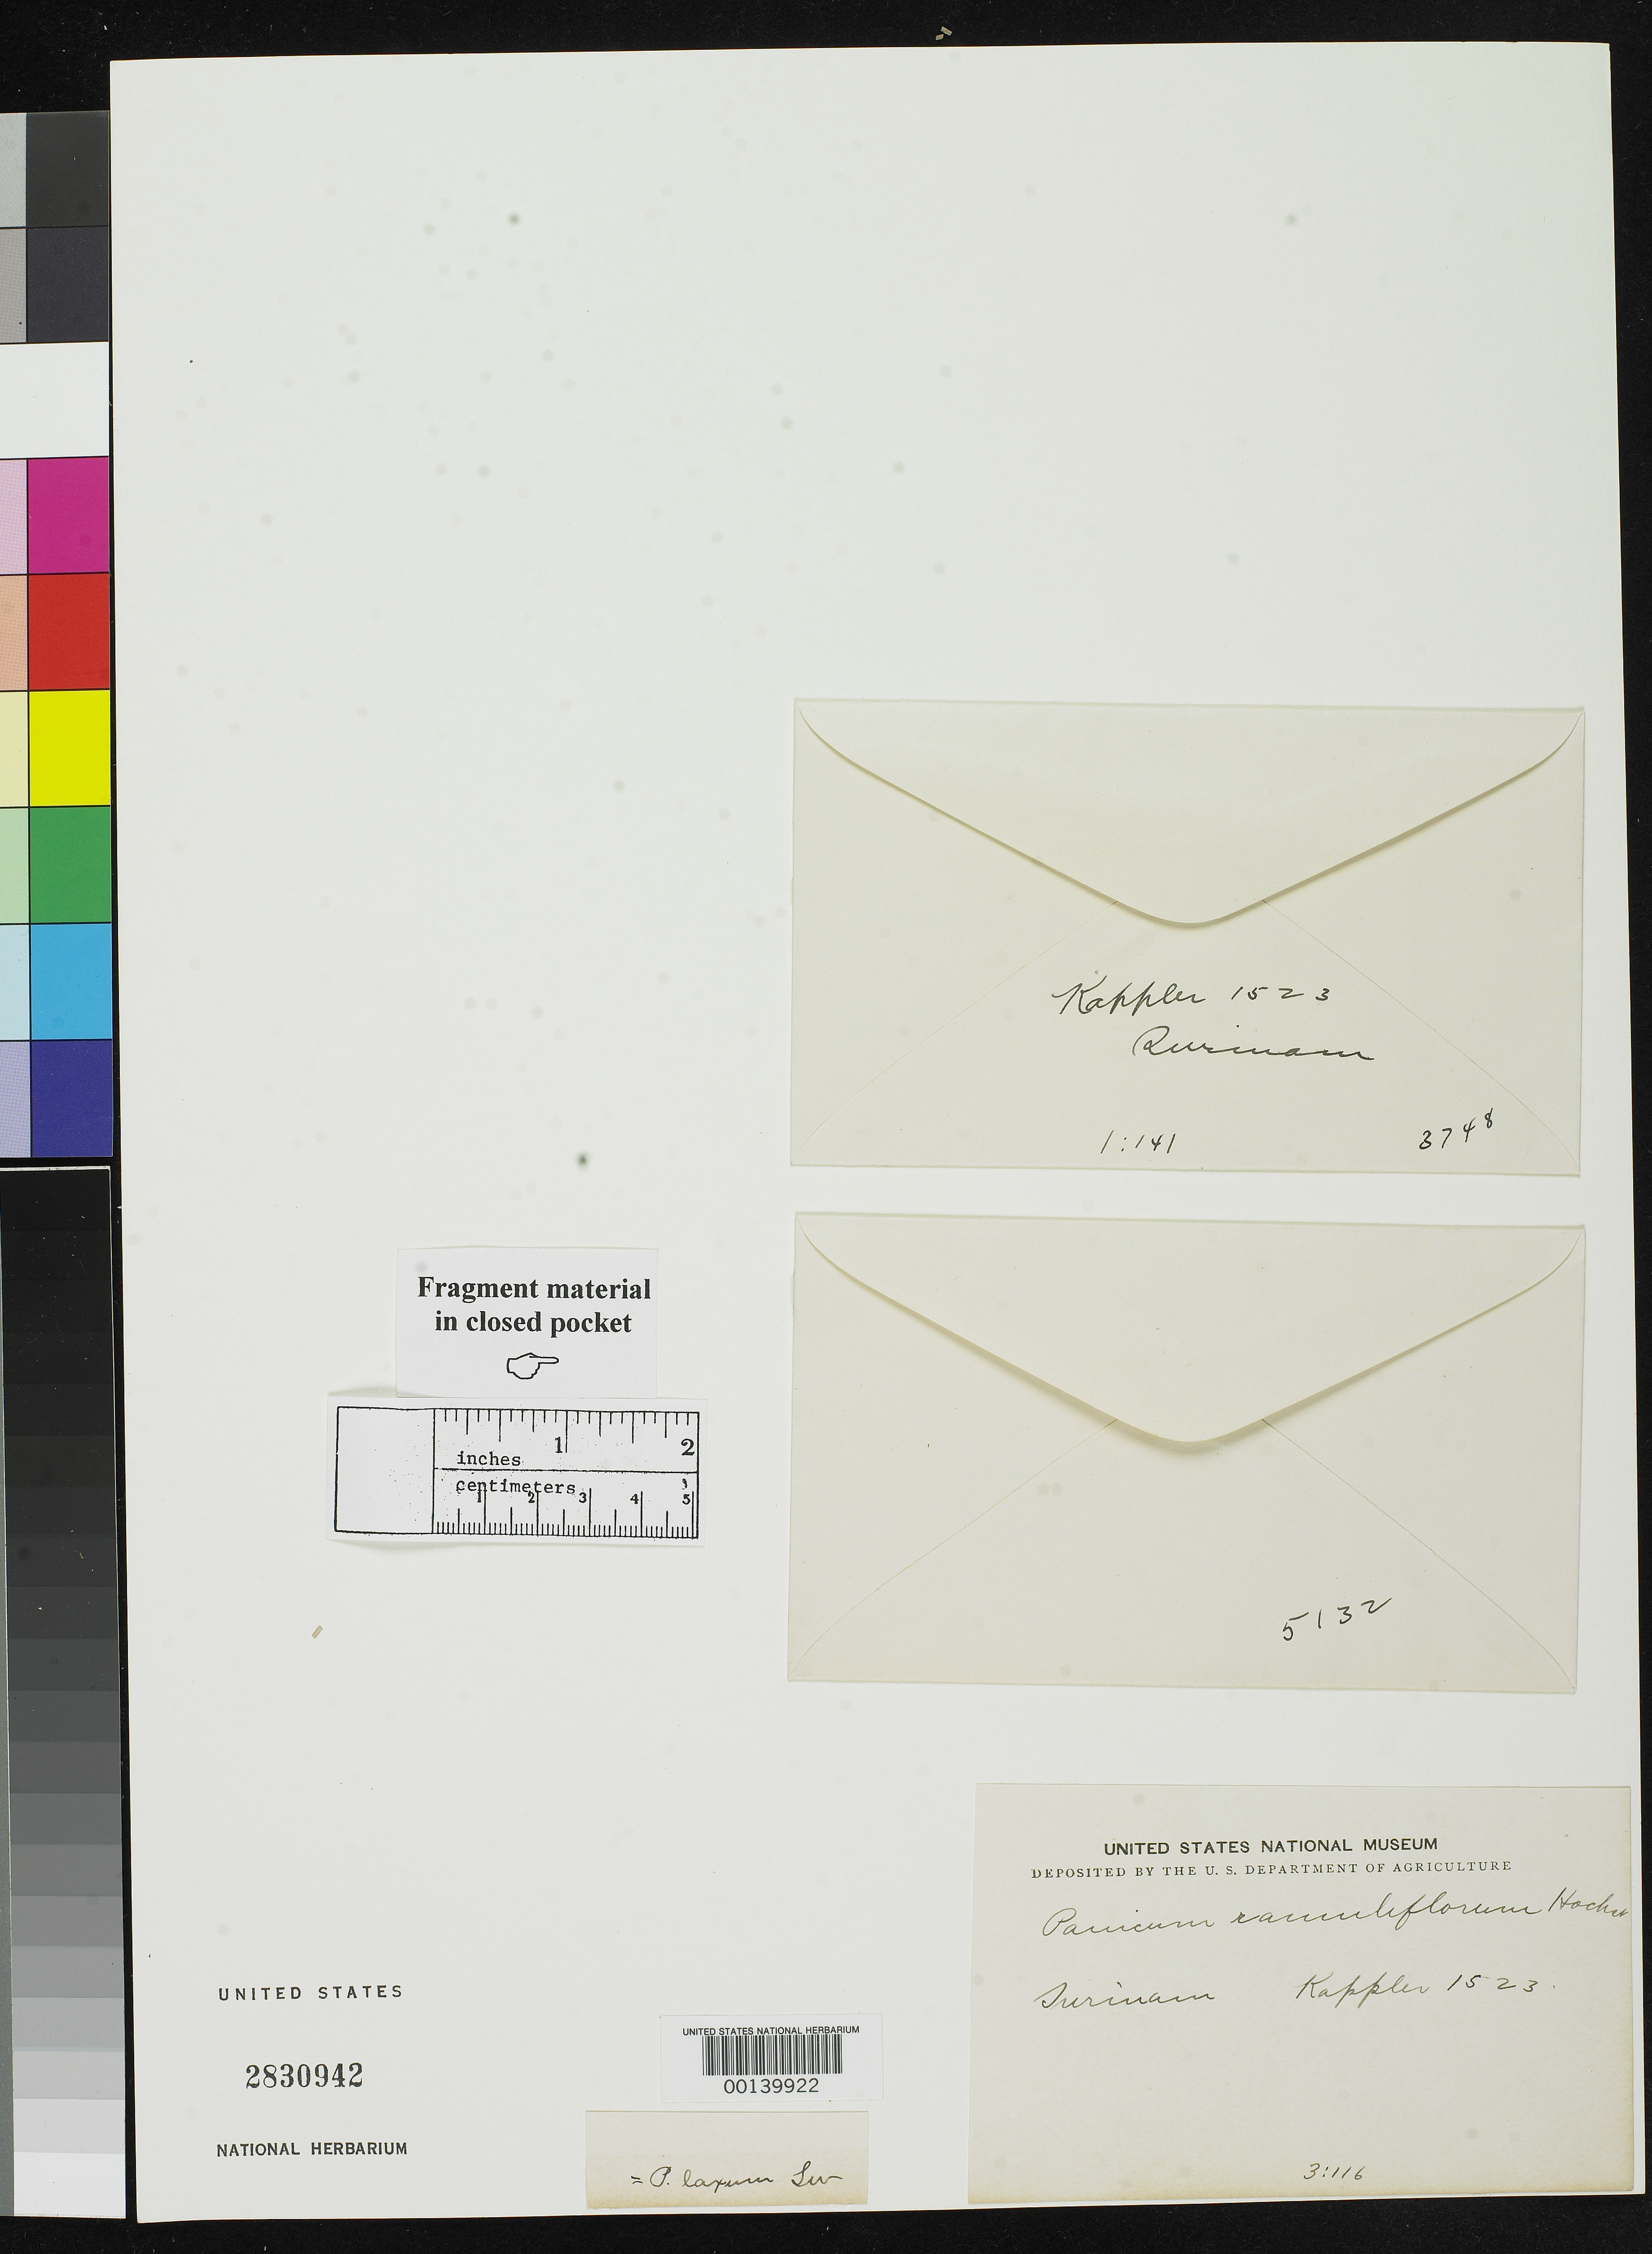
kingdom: Plantae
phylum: Tracheophyta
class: Liliopsida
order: Poales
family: Poaceae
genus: Panicum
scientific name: Panicum ramuliflorum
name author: Hochst. ex Steud.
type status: Type Fragment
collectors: A. Kappler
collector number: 1523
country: Suriname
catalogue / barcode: US 2830942